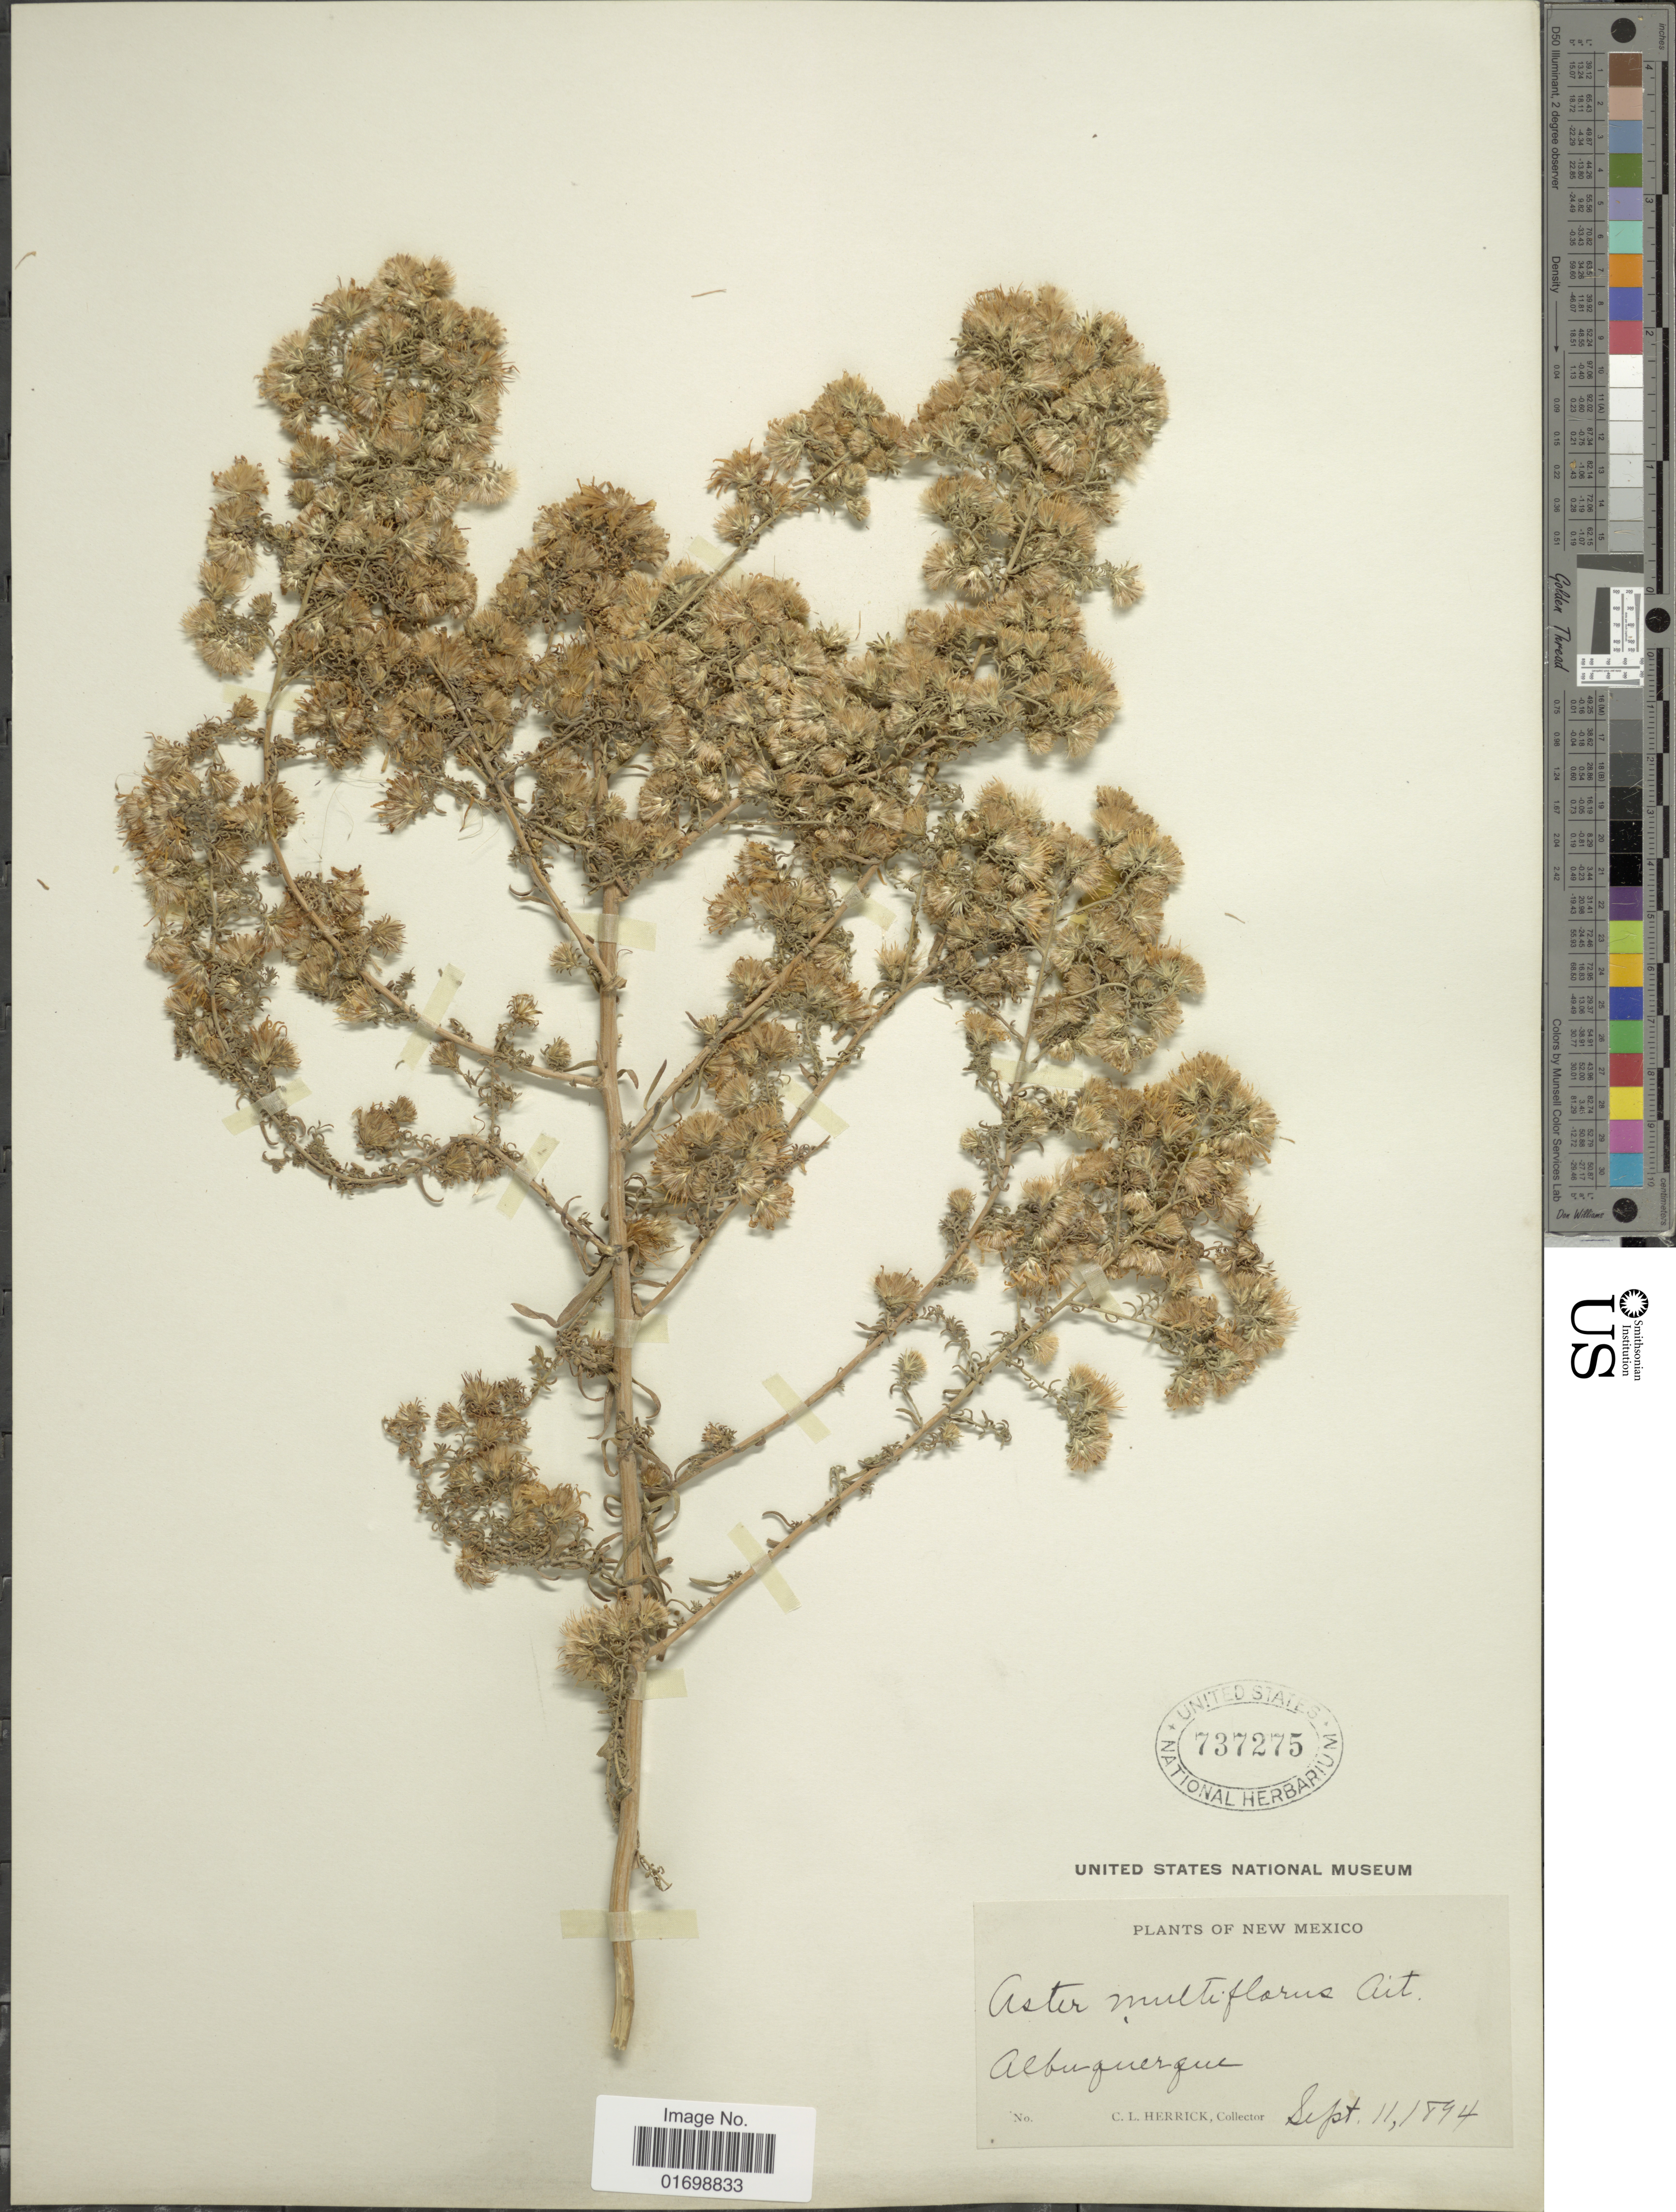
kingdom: Plantae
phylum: Tracheophyta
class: Magnoliopsida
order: Asterales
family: Asteraceae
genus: Symphyotrichum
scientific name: Symphyotrichum ericoides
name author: (L.) G.L. Nesom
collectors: C. Herrick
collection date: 1894-09-11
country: United States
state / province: New Mexico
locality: Albuquerque.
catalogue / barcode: US 737275